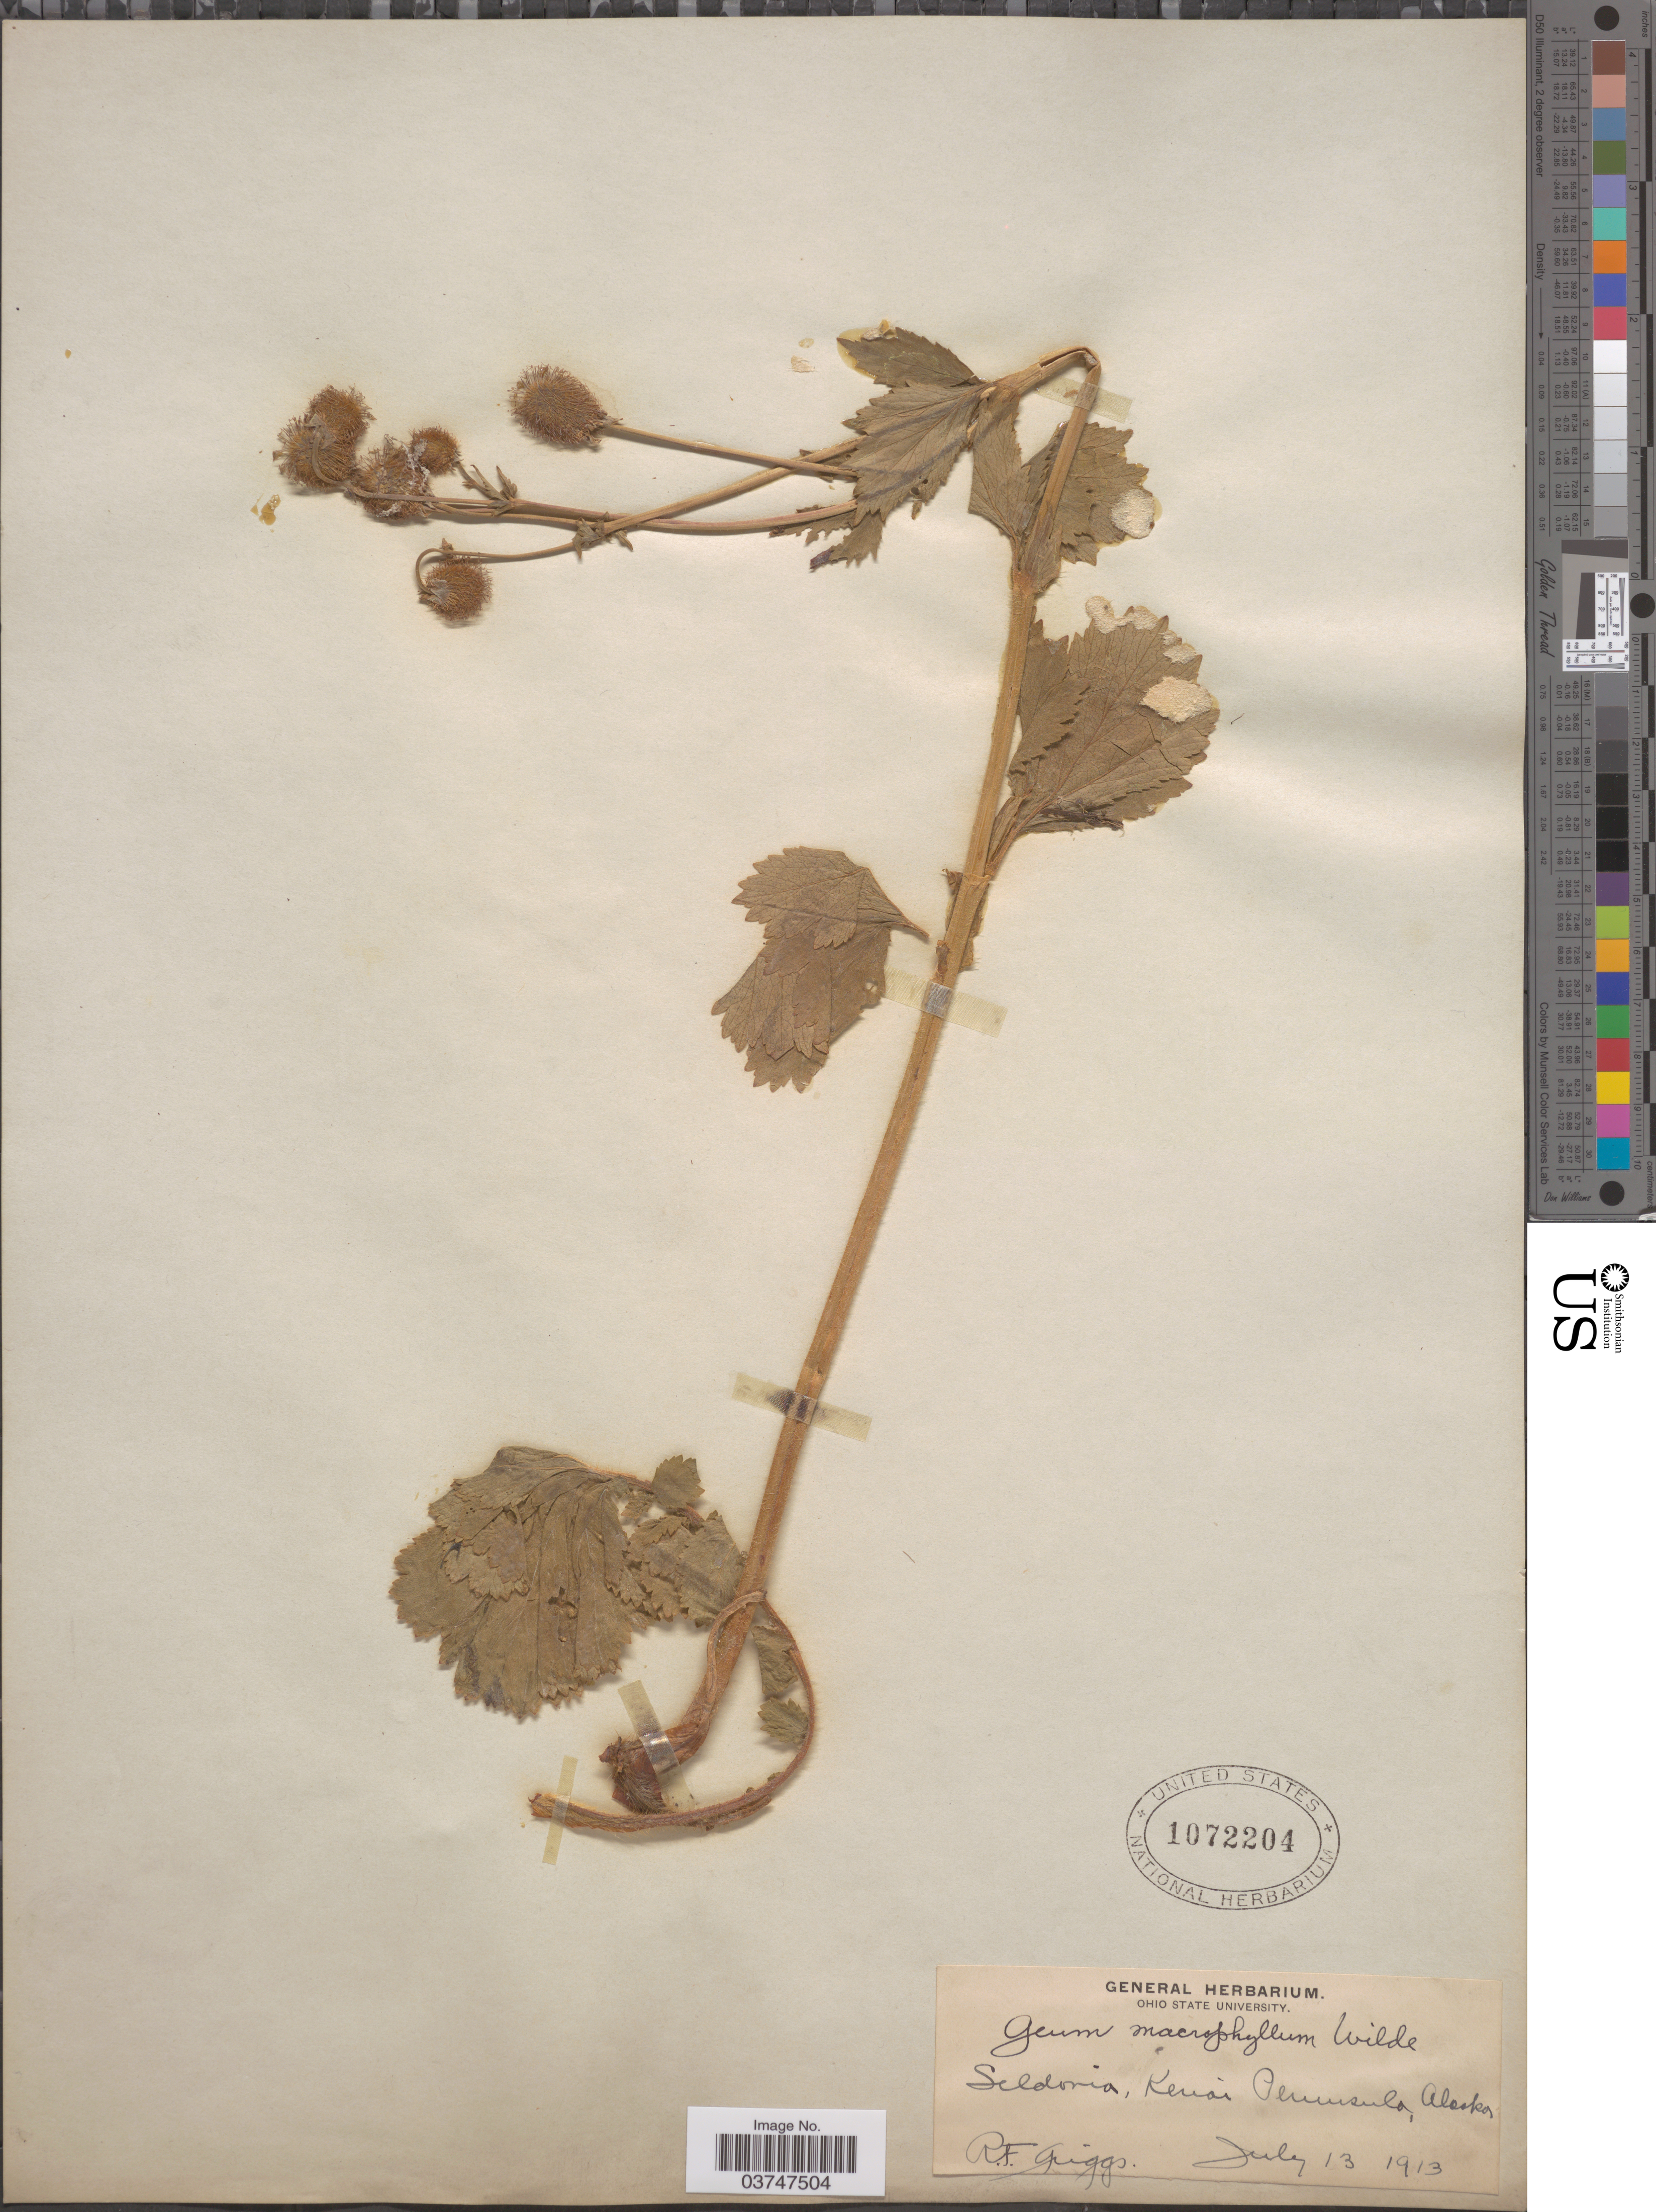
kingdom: Plantae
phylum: Tracheophyta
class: Magnoliopsida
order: Rosales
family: Rosaceae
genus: Geum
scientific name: Geum macrophyllum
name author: Willd.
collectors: R. F. Griggs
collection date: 1913-07-13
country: United States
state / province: Alaska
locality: Seldovia, Kenai Peninsula.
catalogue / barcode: US 1072204